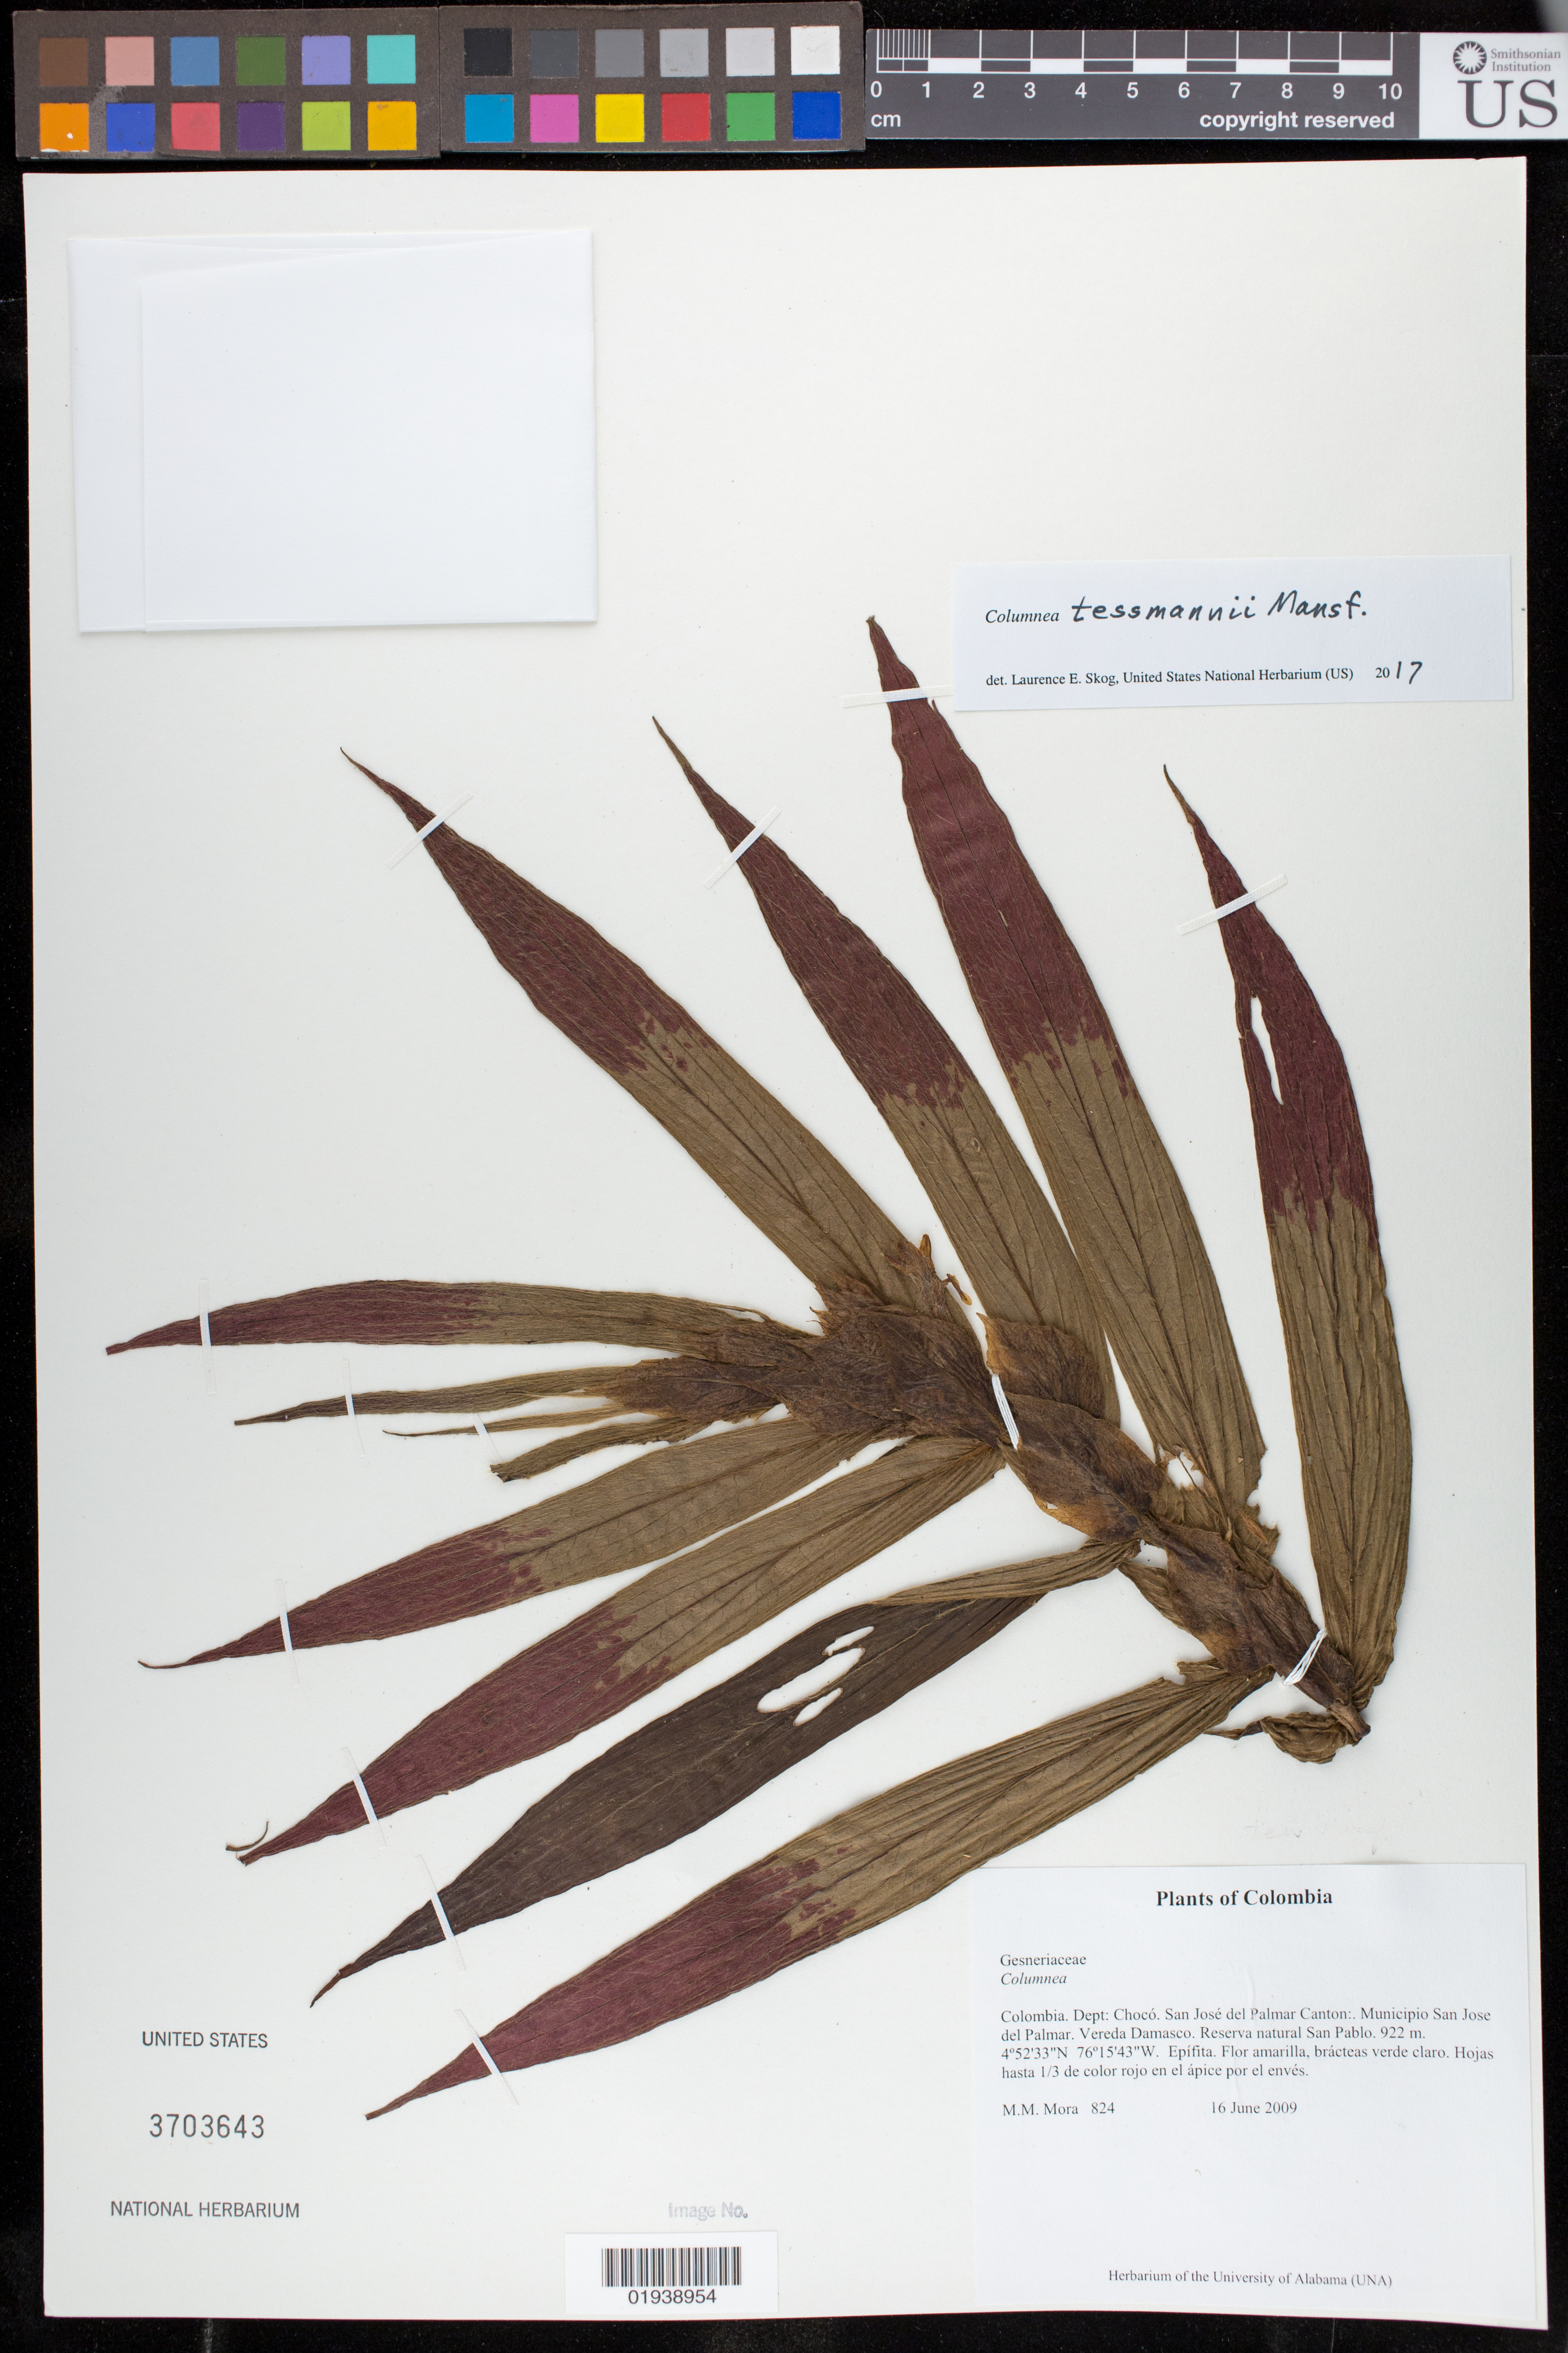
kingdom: Plantae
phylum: Tracheophyta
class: Magnoliopsida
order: Lamiales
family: Gesneriaceae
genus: Columnea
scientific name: Columnea tessmannii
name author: Mansf.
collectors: M. M. Mora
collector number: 824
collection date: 2009-06-16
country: Colombia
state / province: Chocó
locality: San Jose del Palmar Canton. Municipio San Jose del Palmar. Vereda Damasco. Reserva Natural San Pablo.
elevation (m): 922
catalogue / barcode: US 3703643